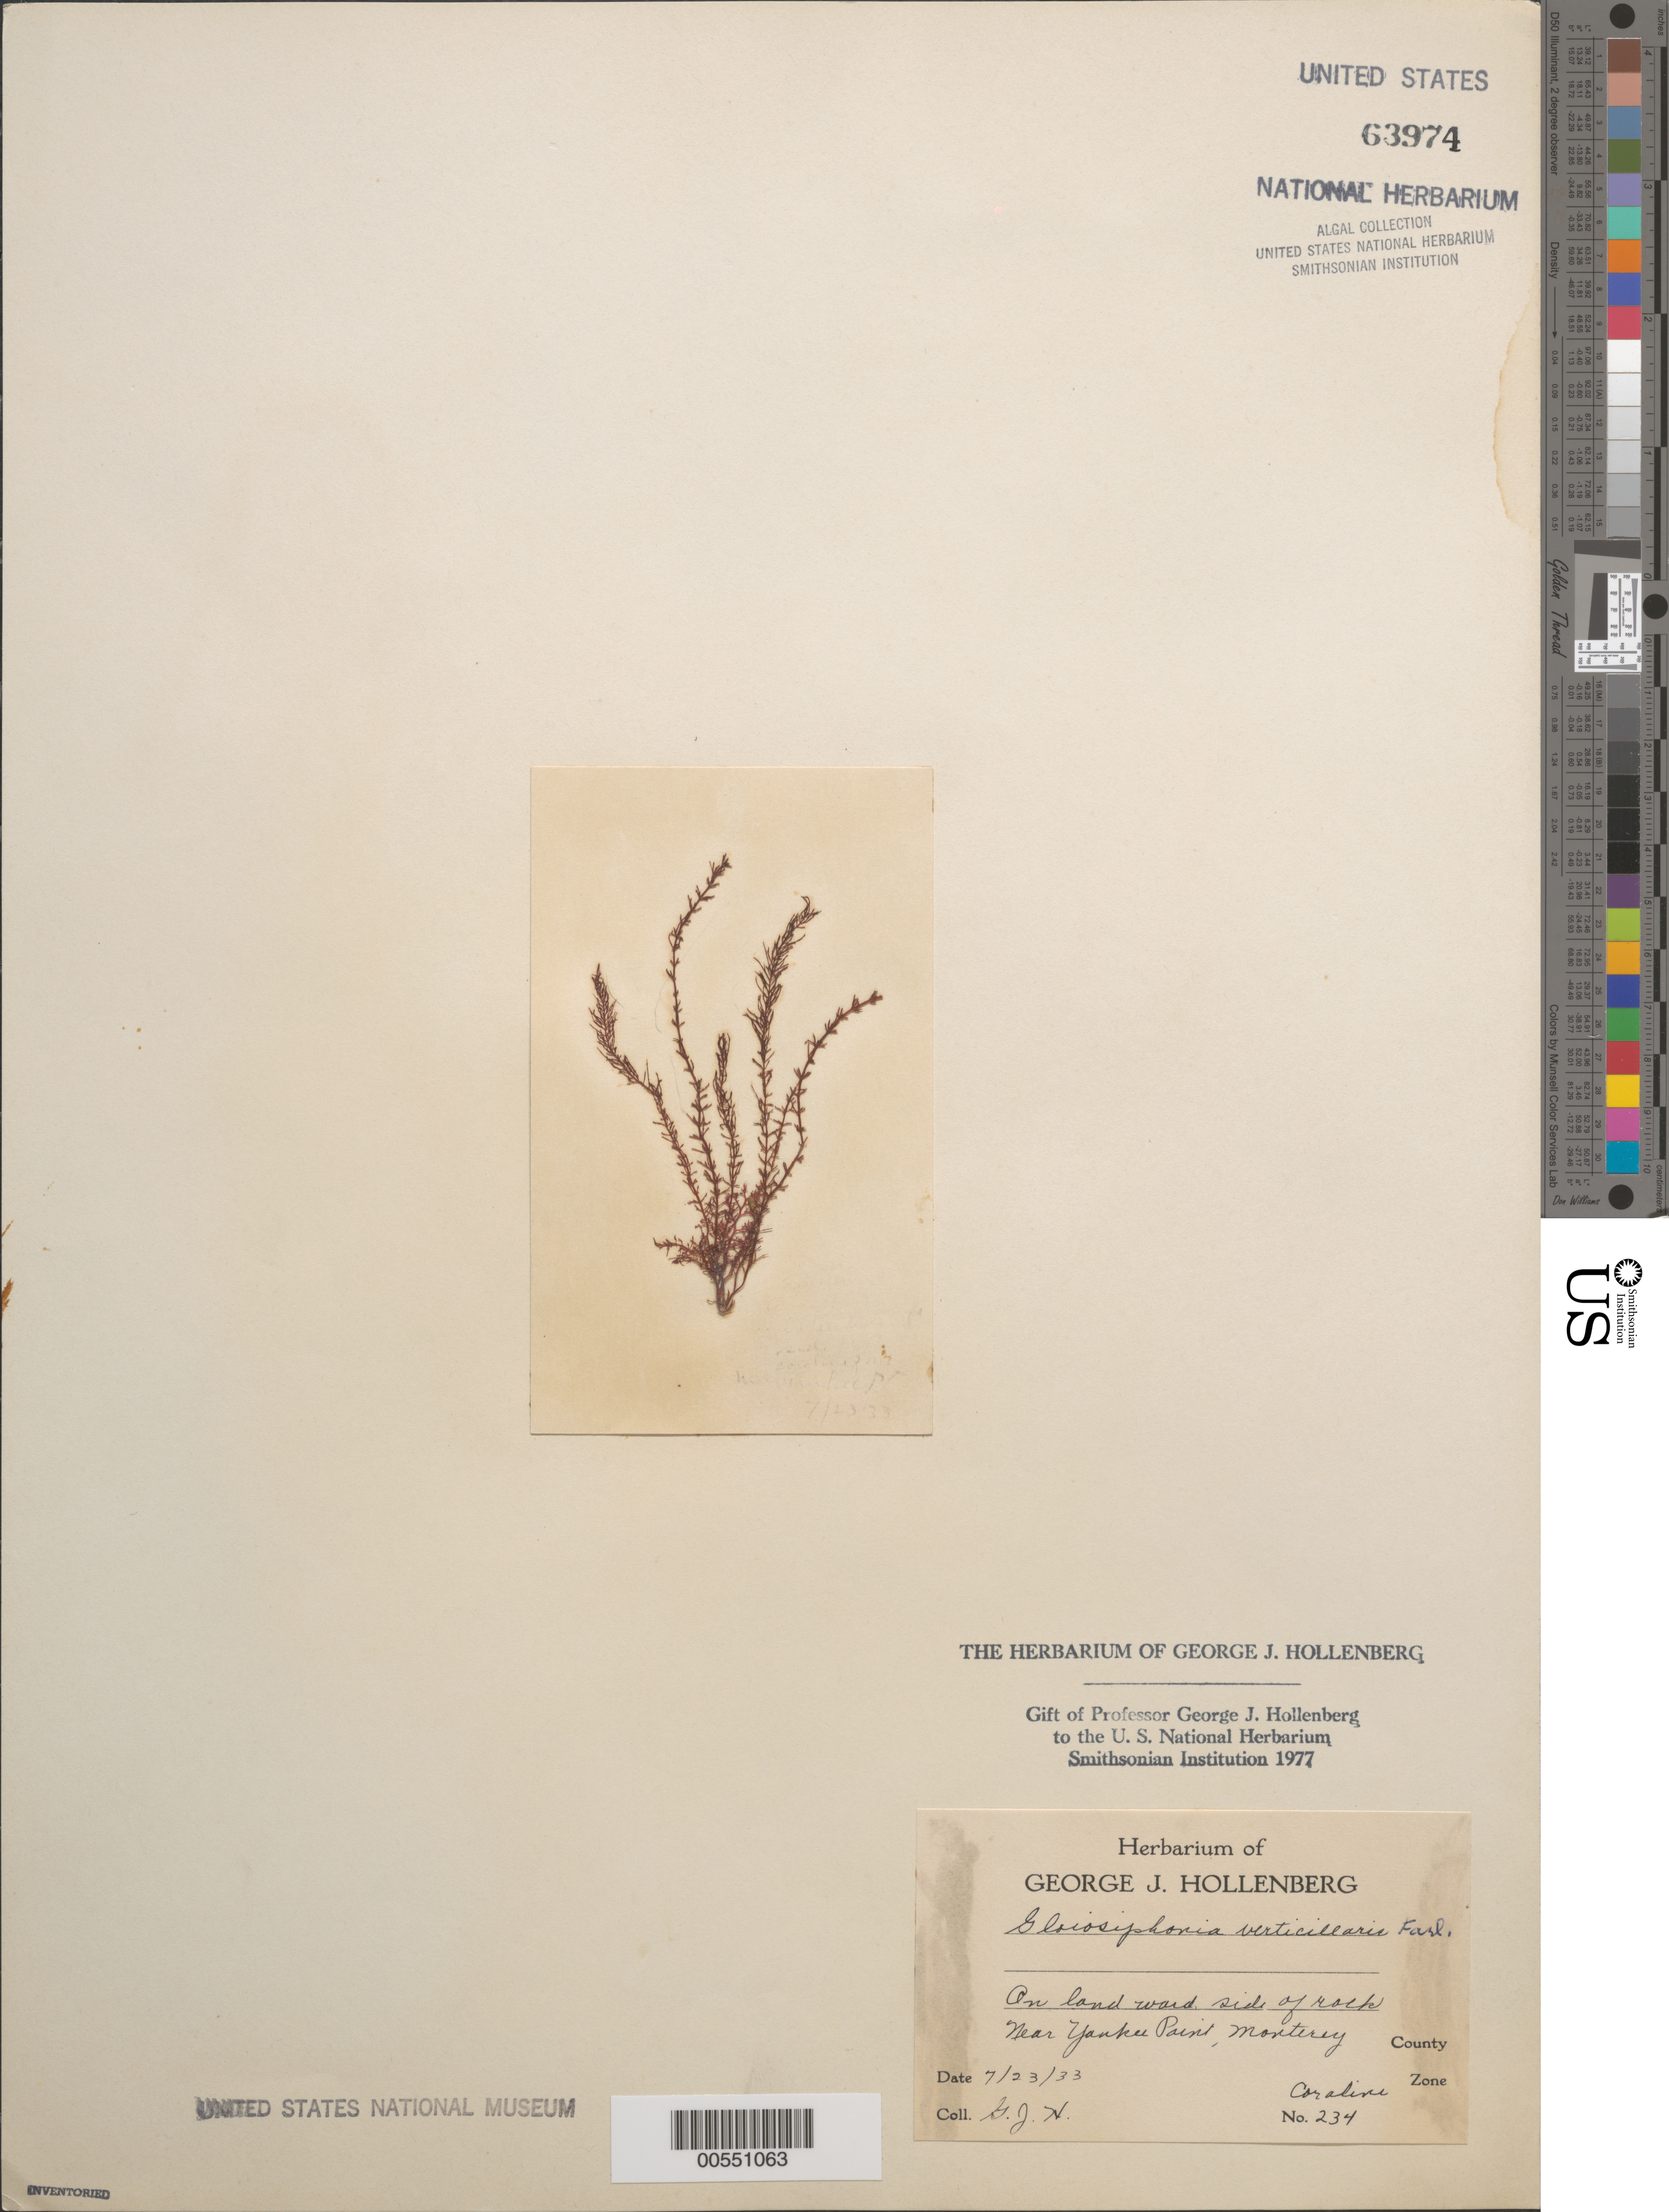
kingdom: Plantae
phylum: Rhodophyta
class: Florideophyceae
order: Gigartinales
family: Gloiosiphoniaceae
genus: Gloiosiphonia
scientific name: Gloiosiphonia verticillaris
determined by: Hollenberg, George J.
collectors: G. Hollenberg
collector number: GJH 234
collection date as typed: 23 Jul 1933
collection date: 1933-07-23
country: United States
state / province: California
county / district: Monterey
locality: Near Yankee Point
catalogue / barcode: US 63974